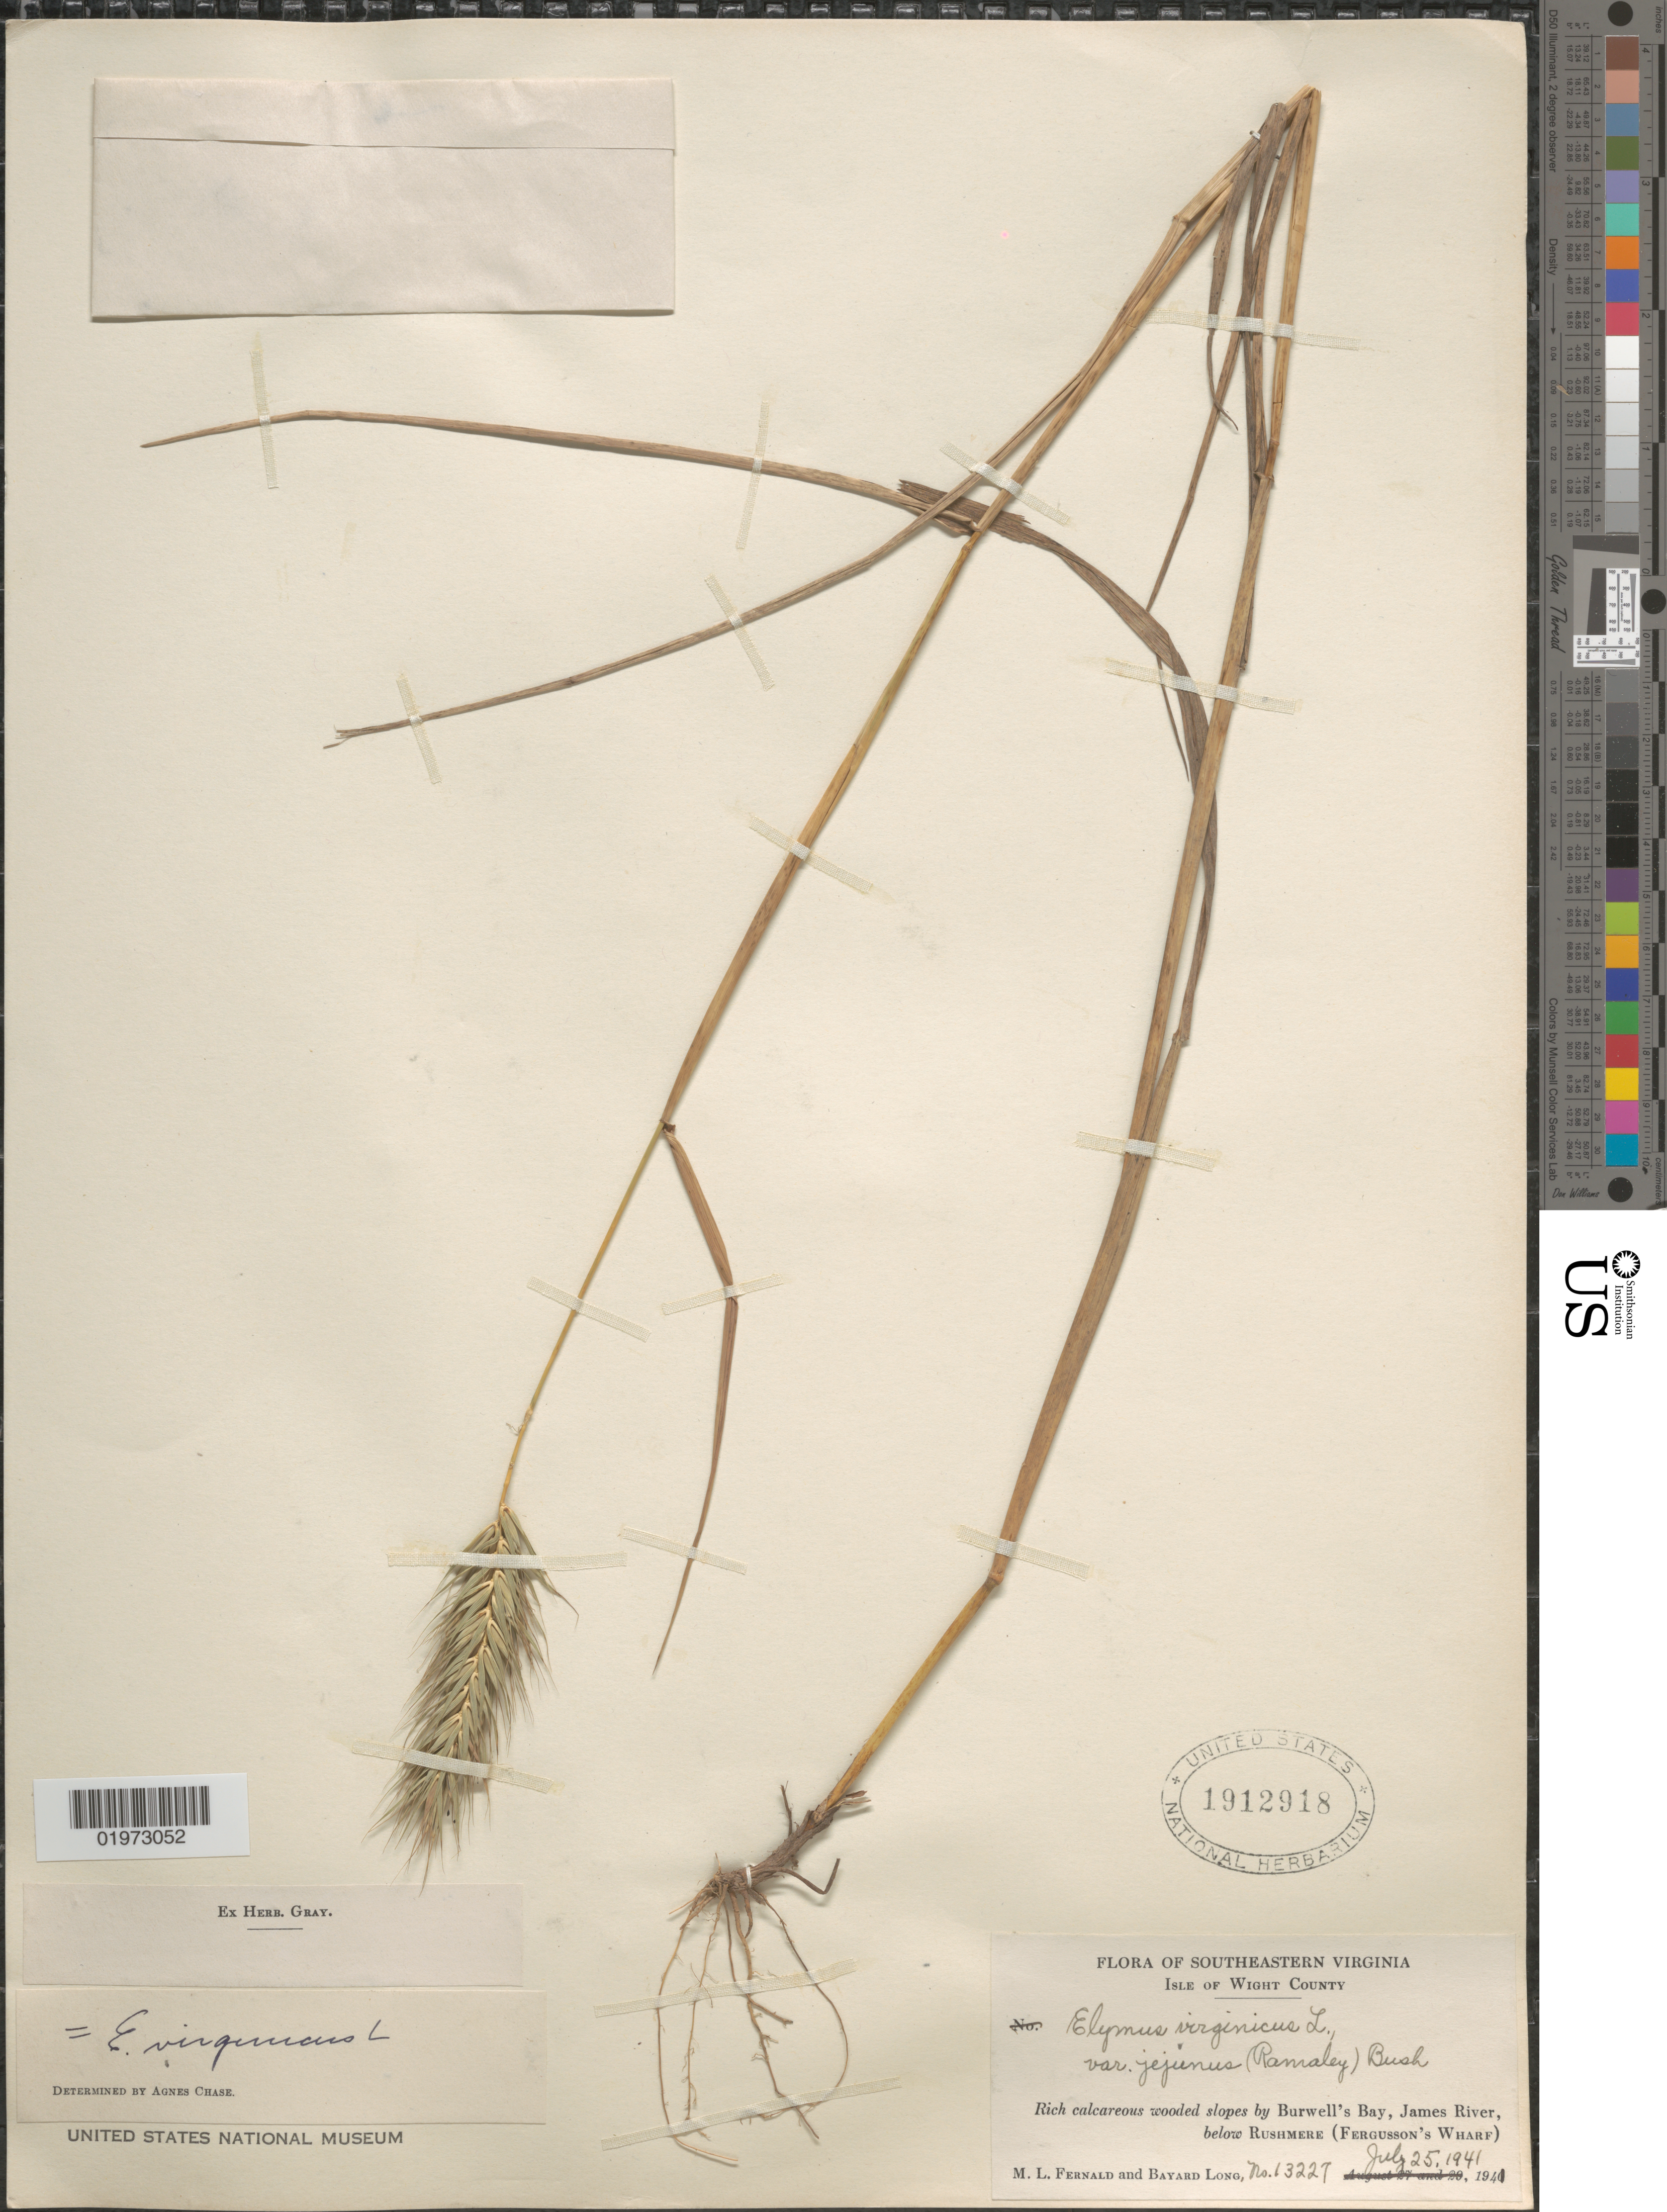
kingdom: Plantae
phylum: Tracheophyta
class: Liliopsida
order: Poales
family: Poaceae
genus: Elymus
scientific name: Elymus virginicus var. virginicus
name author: L.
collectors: M. L. Fernald & B. Long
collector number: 13227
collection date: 1941-07-25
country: United States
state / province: Virginia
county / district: Isle of Wight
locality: Southeastern Virginia. Isle of Wight County. Rich calcareous wooded slopes by Burwell's Bay, James River, below Rushmore (Fergusson's Wharf).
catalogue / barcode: US 1912918